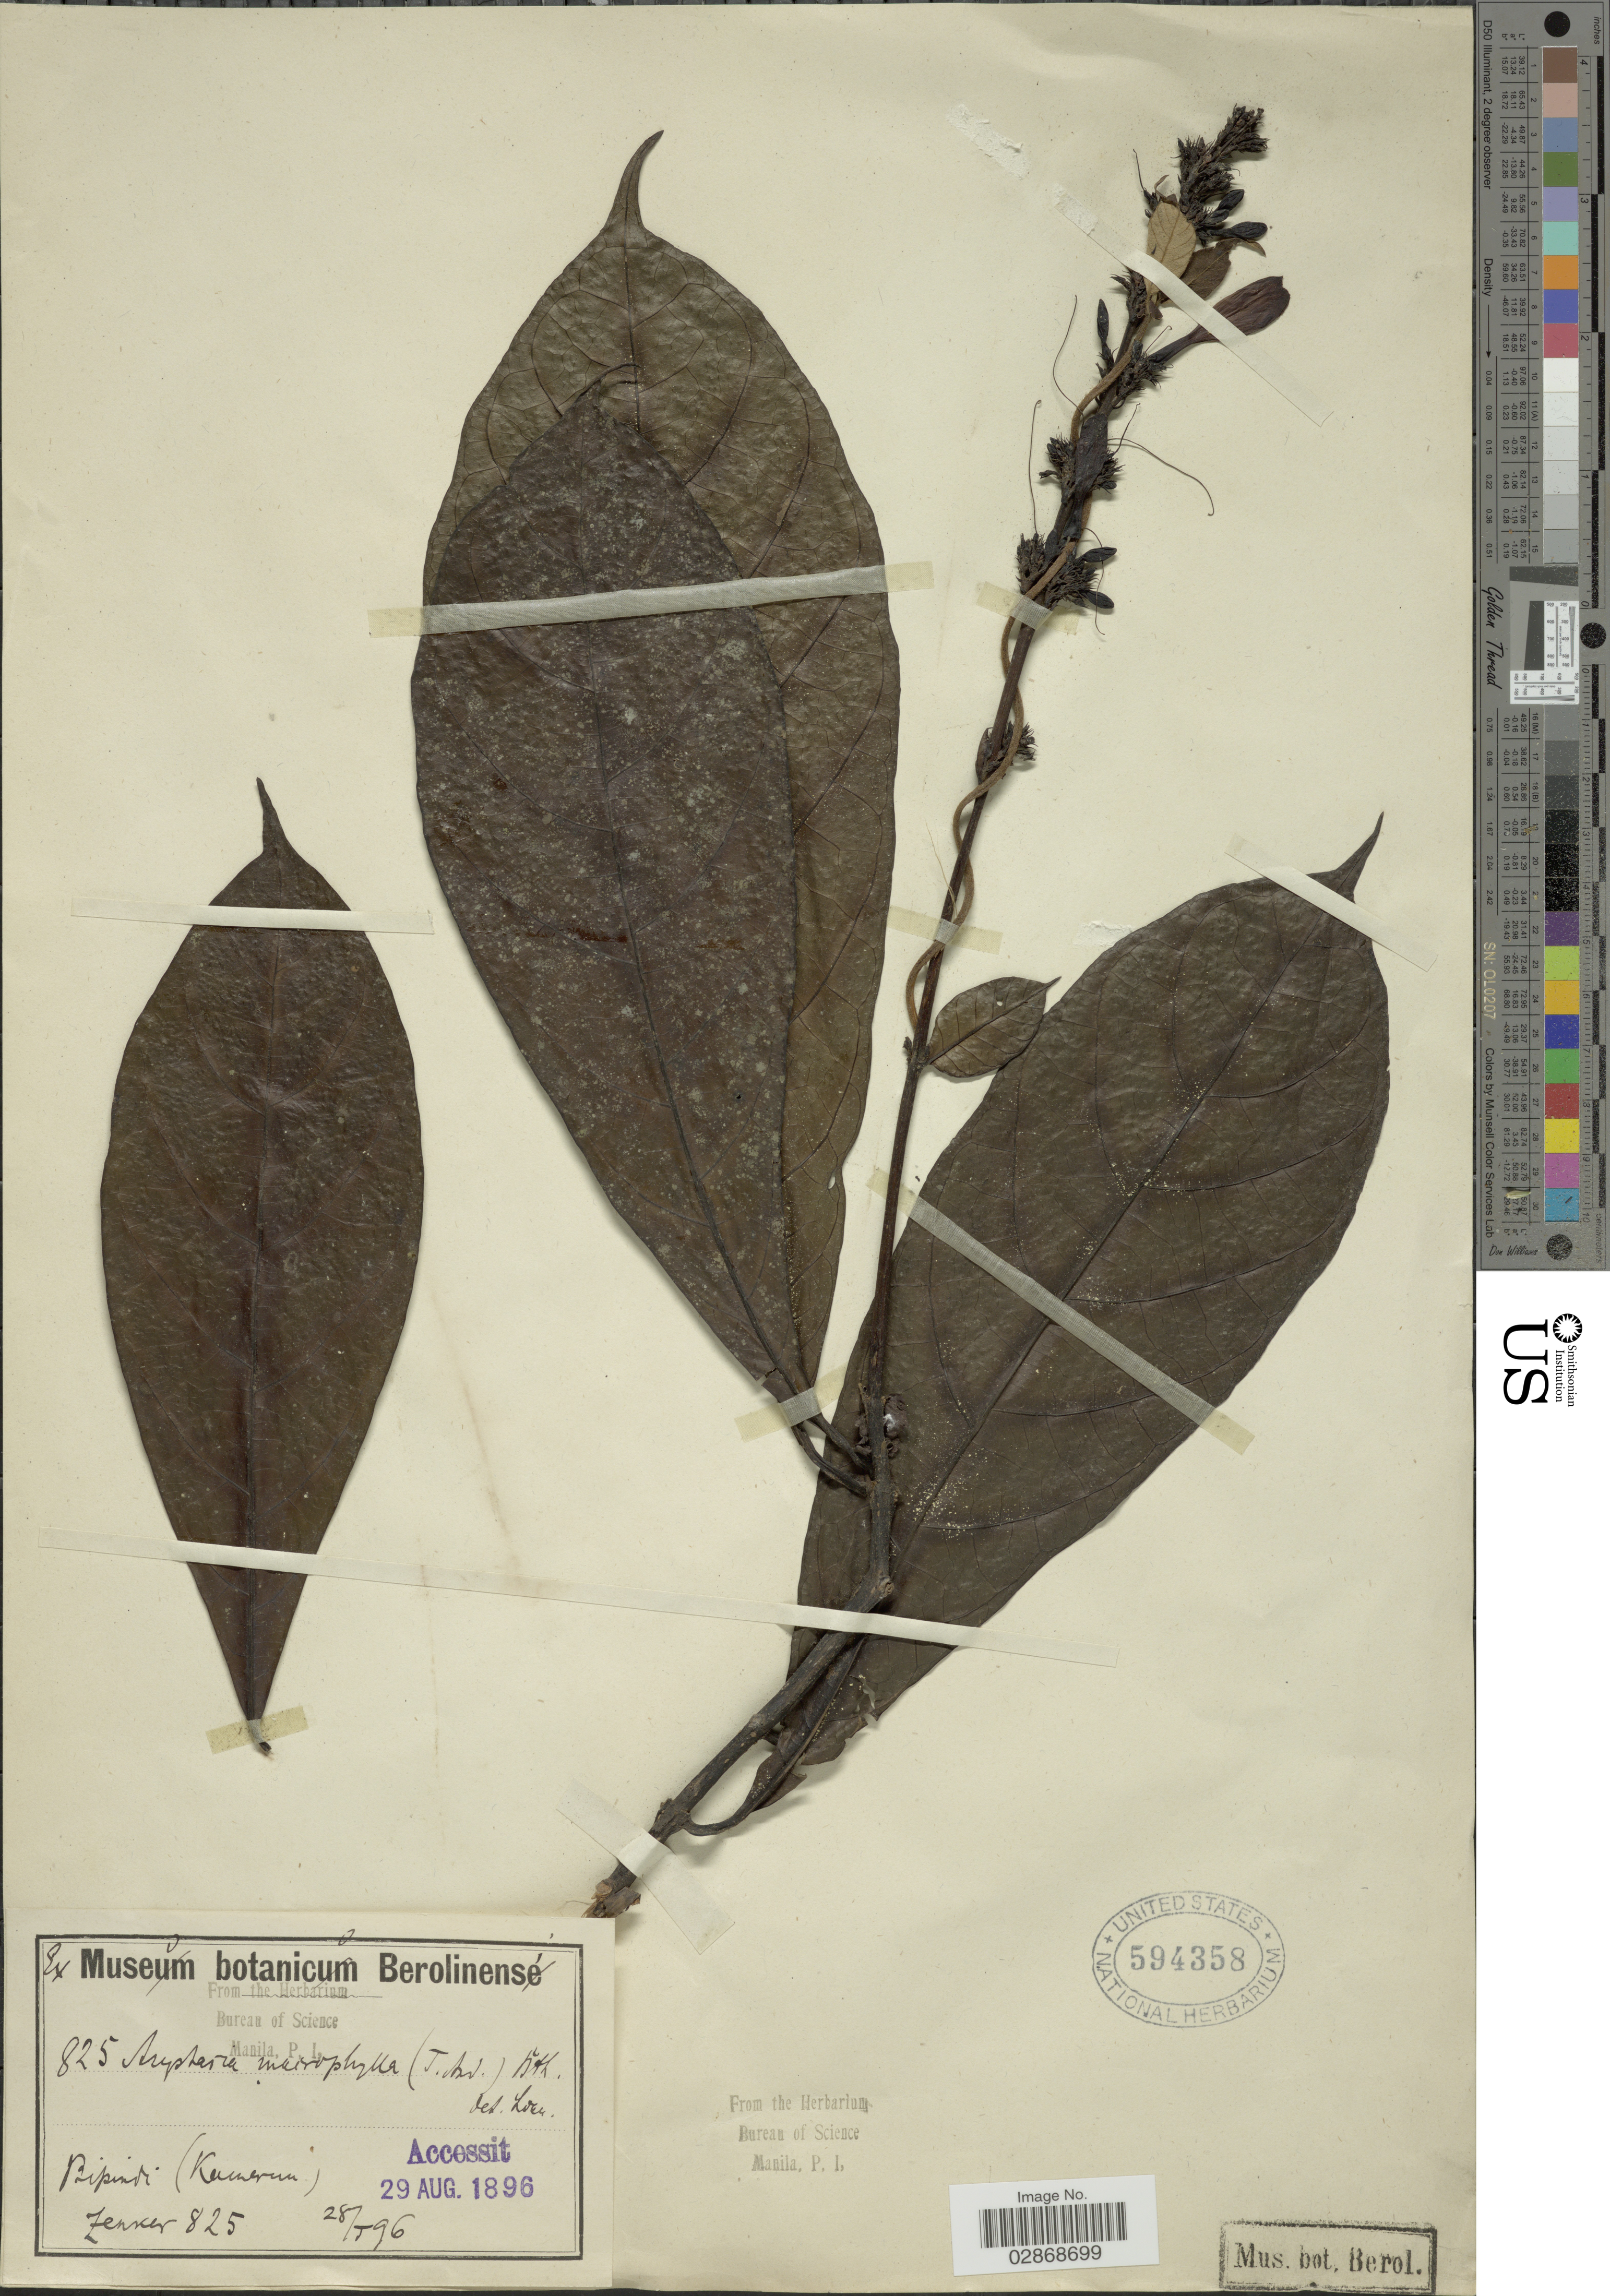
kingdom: Plantae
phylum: Tracheophyta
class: Magnoliopsida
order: Lamiales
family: Acanthaceae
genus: Asystasia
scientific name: Asystasia macrophylla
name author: (T. Anderson) Lindau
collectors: Zenker, --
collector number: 825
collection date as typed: Transcribed d/m/y: 28/5/96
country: Cameroon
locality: Bipindi (Kamerun).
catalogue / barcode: US 594358